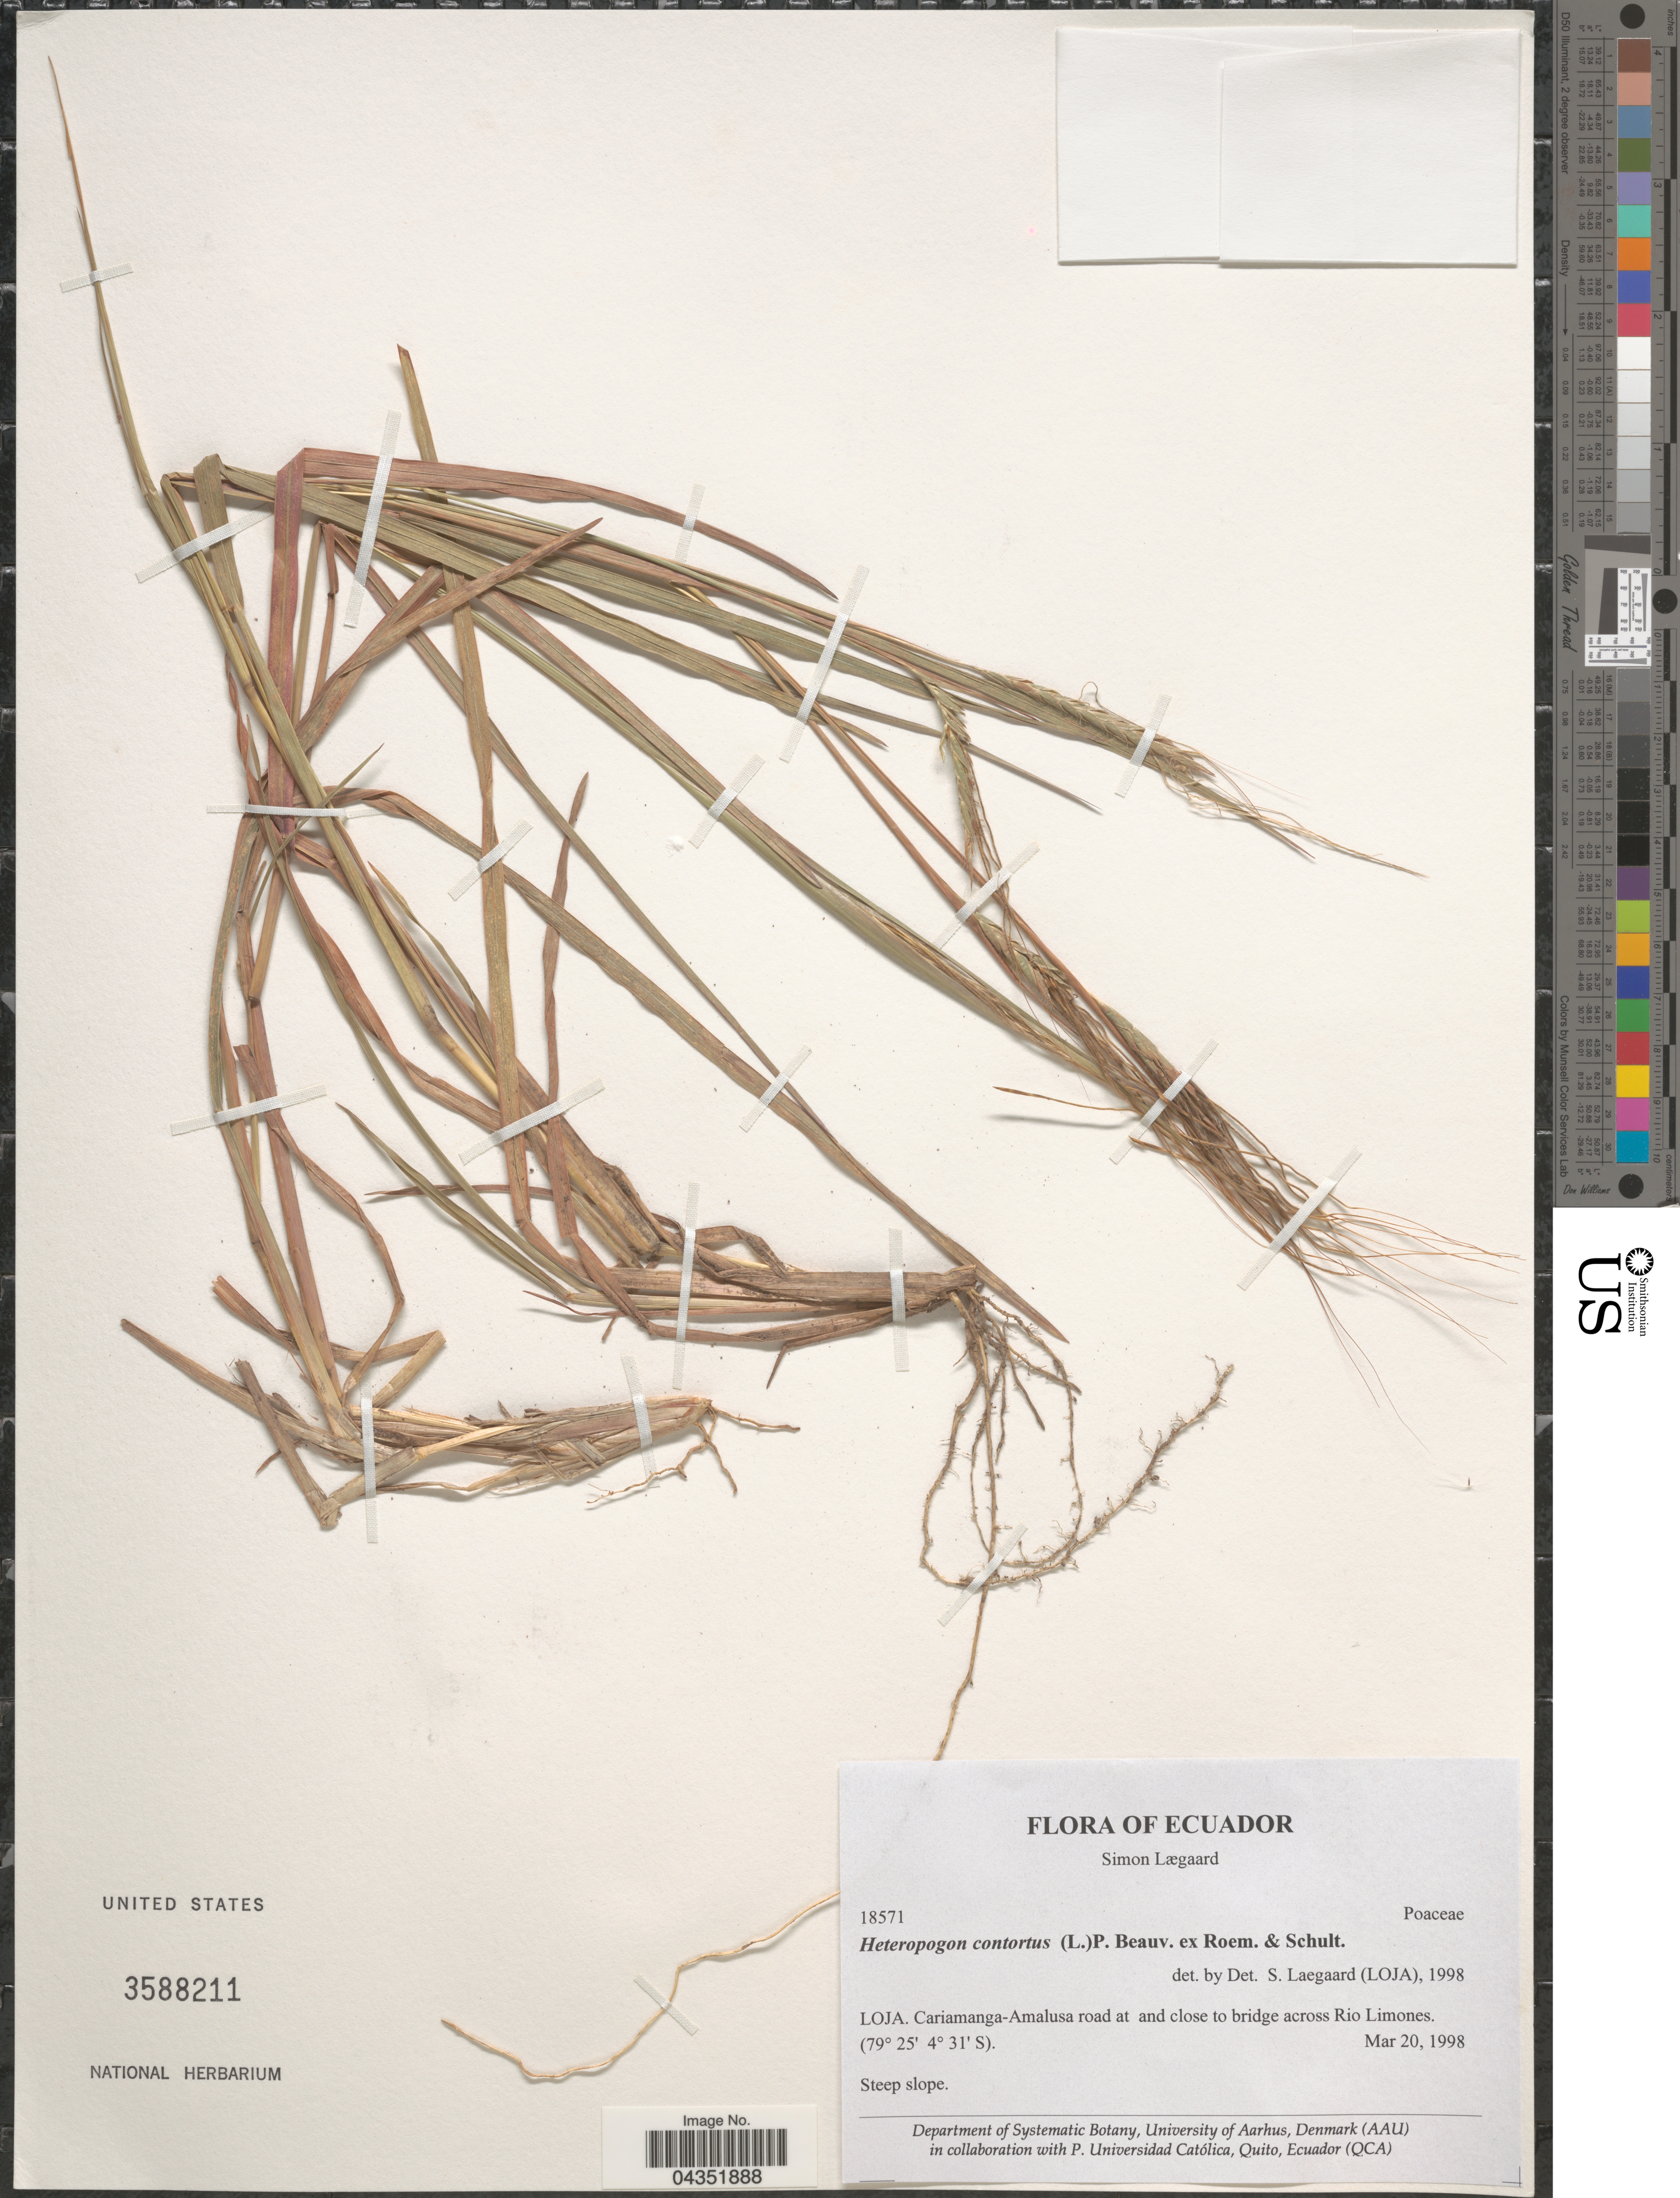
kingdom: Plantae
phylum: Tracheophyta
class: Liliopsida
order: Poales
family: Poaceae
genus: Heteropogon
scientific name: Heteropogon contortus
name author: (L.) P. Beauv. ex Roem. & Schult.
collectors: S. Lægaard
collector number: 18571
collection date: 1998-03-20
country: Ecuador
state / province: Loja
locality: Cariamanga-Amalusa road at and close to bridge across Rio Limones.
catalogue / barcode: US 3588211